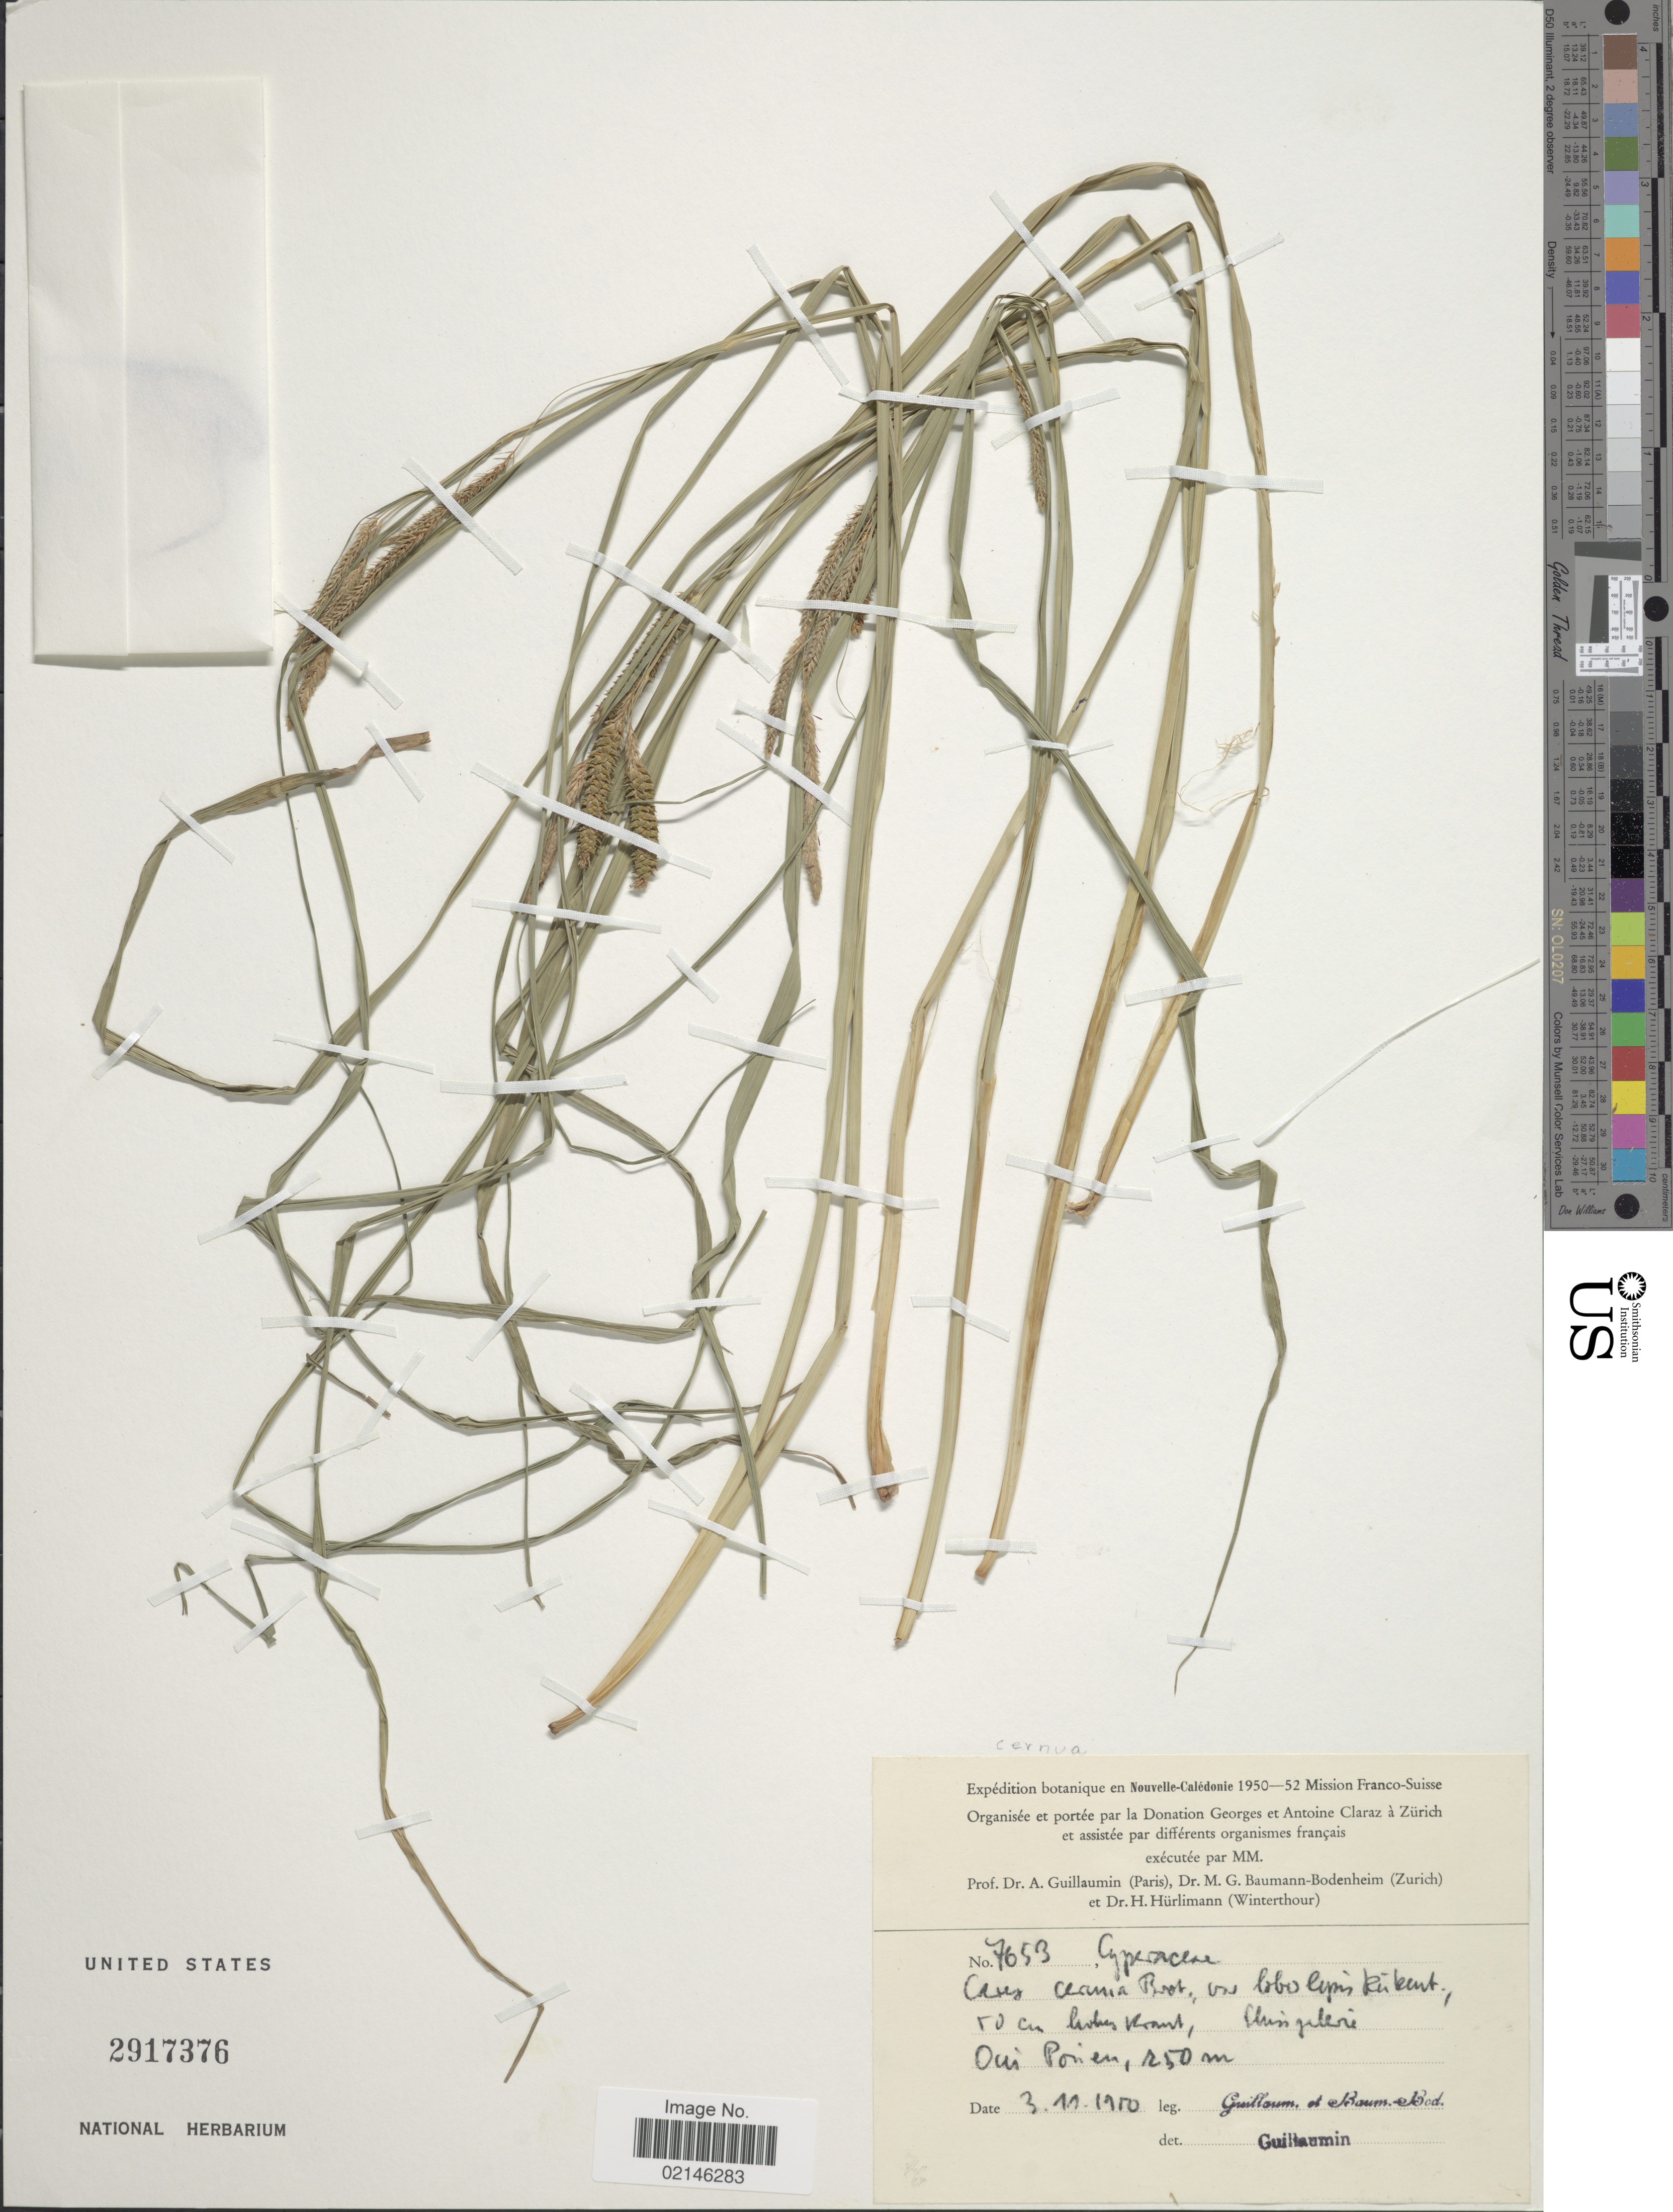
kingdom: Plantae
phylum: Tracheophyta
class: Liliopsida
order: Poales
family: Cyperaceae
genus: Carex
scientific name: Carex inversonervosa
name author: Nelmes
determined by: Raynal, J.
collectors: A. Guillaumin & M. G. Baumann-Bodenheim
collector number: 7653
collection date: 1950-11-03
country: New Caledonia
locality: Oui Porien [unsure placement]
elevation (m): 250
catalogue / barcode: US 2917376